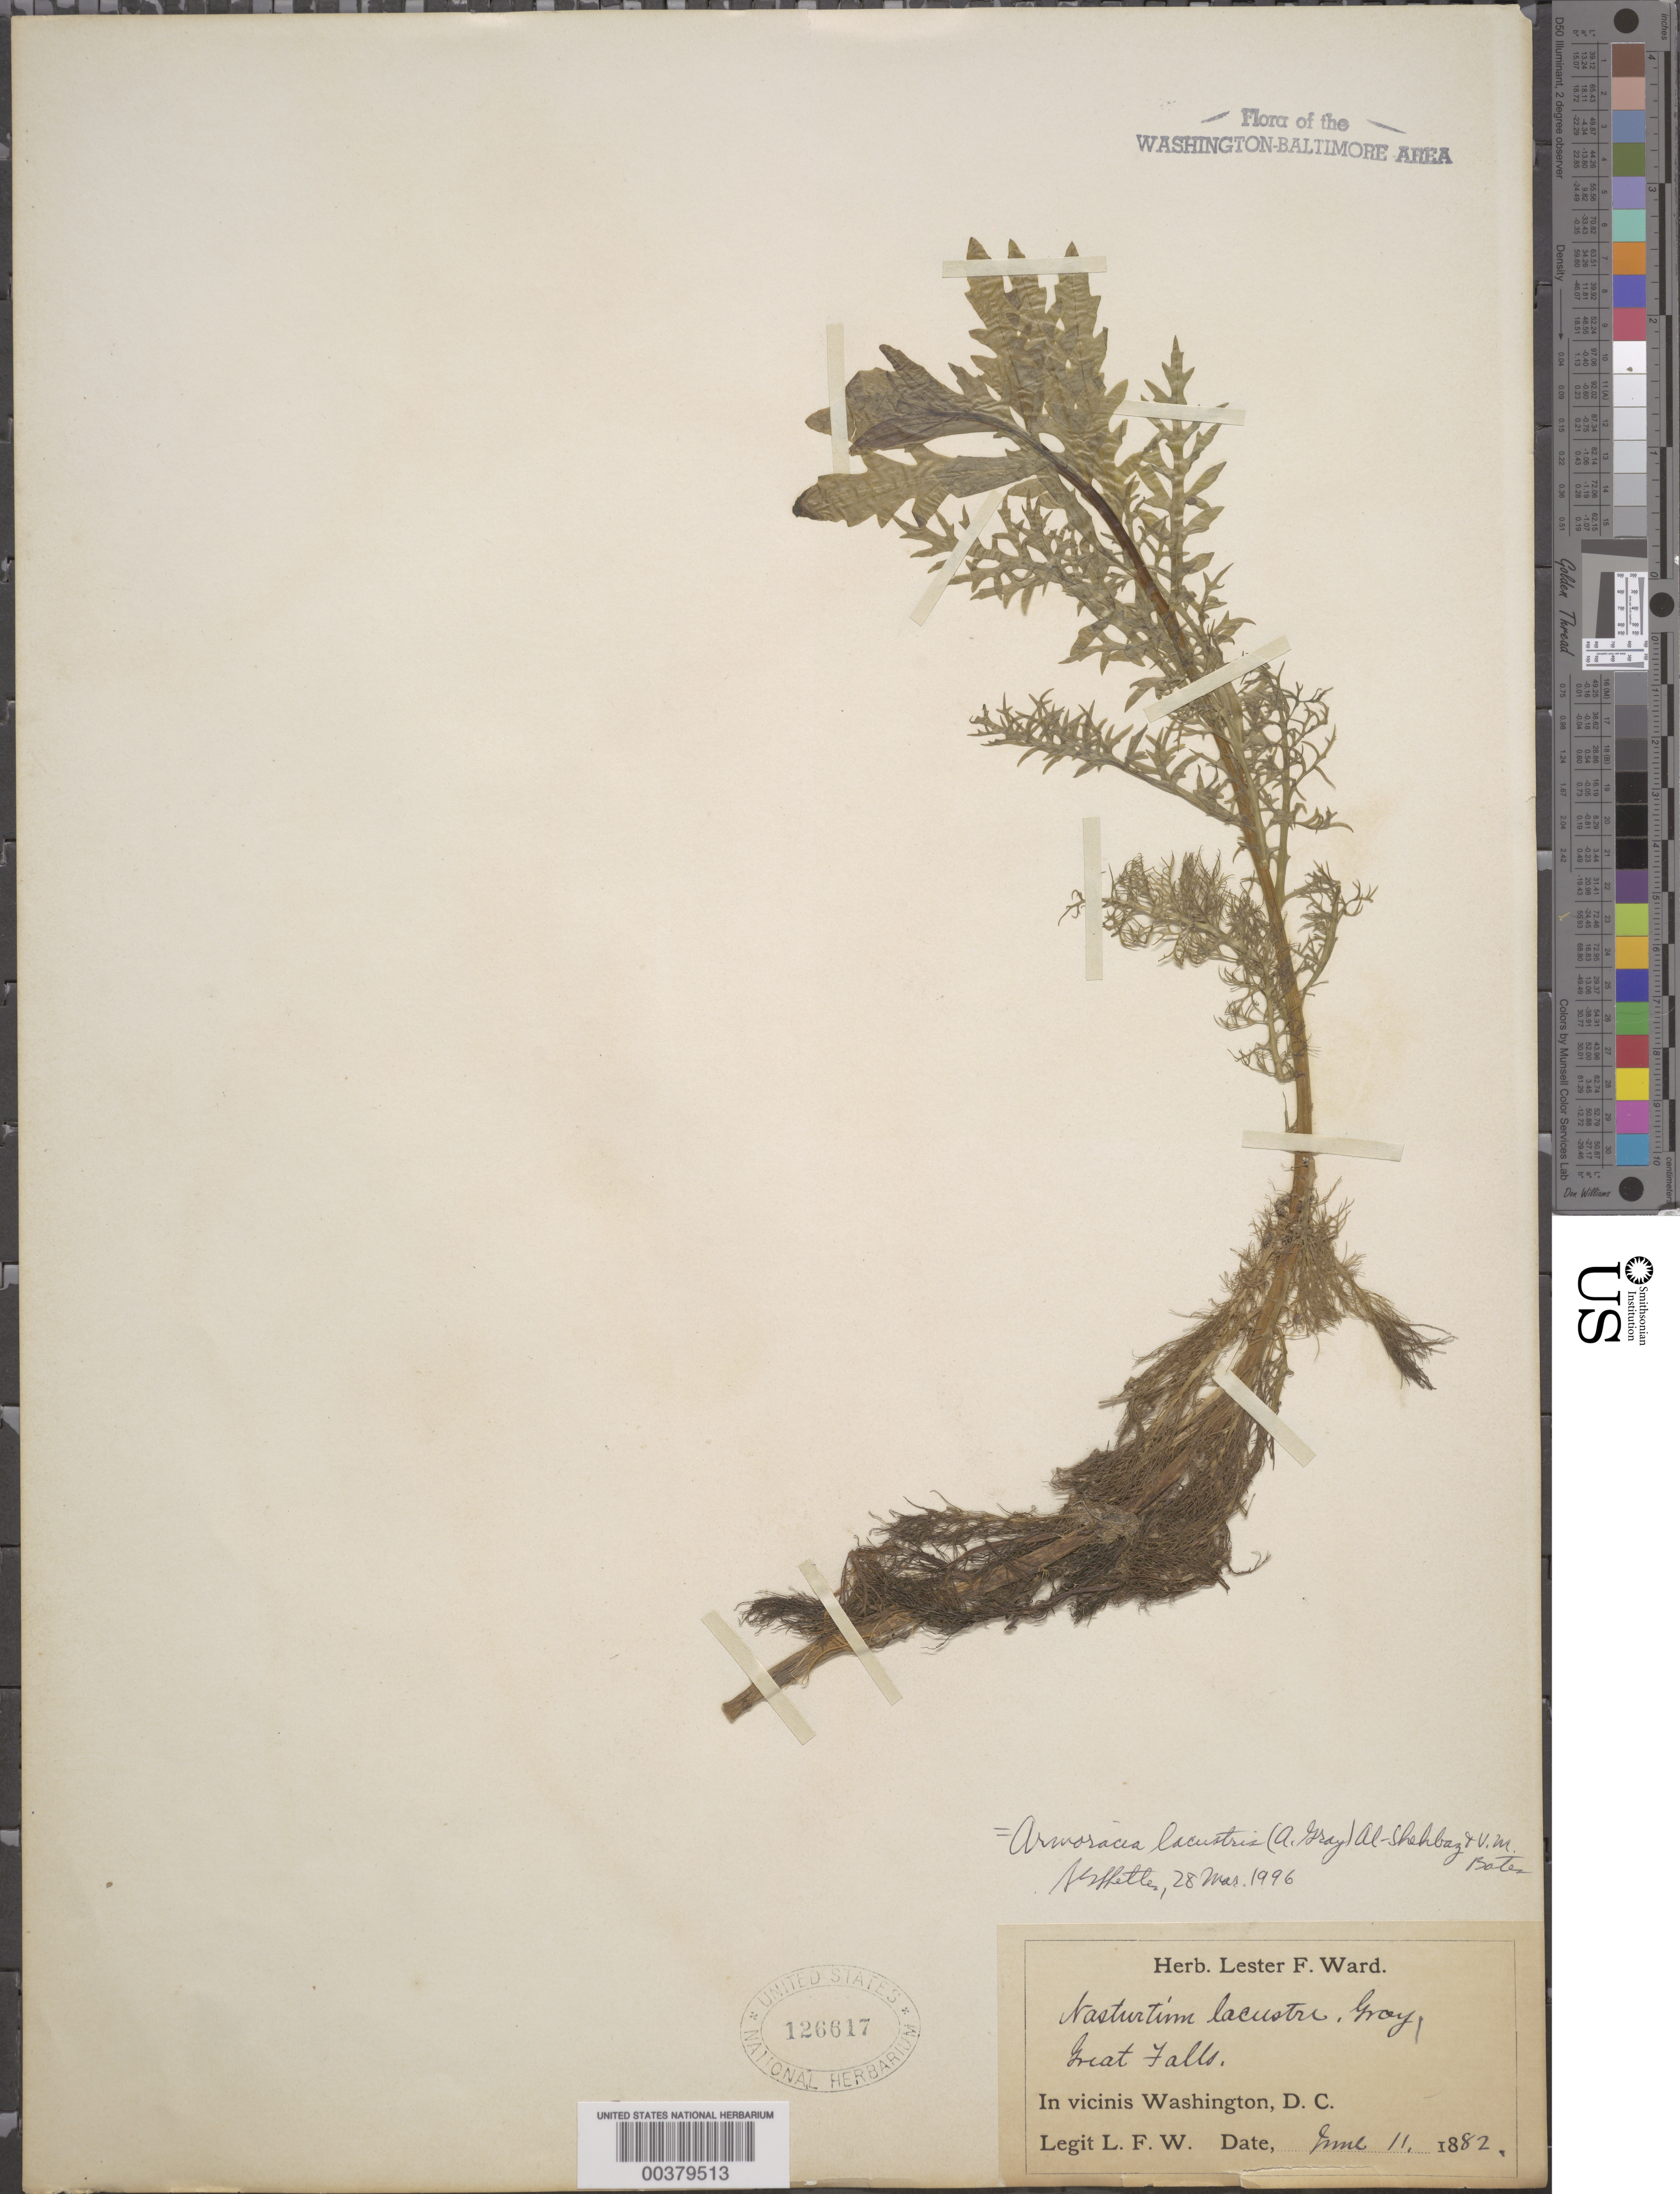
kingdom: Plantae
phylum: Tracheophyta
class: Magnoliopsida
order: Brassicales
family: Brassicaceae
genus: Rorippa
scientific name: Rorippa aquatica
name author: (Eaton) E.J. Palmer & Steyerm.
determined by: Strong, Mark T., (BOT), Smithsonian Institution - National Museum of Natural History (UNITED STATES)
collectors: L. F. Ward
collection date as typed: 11 Jun 1882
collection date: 1882-06-11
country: United States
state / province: Maryland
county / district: Montgomery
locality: Great Falls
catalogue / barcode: US 126617